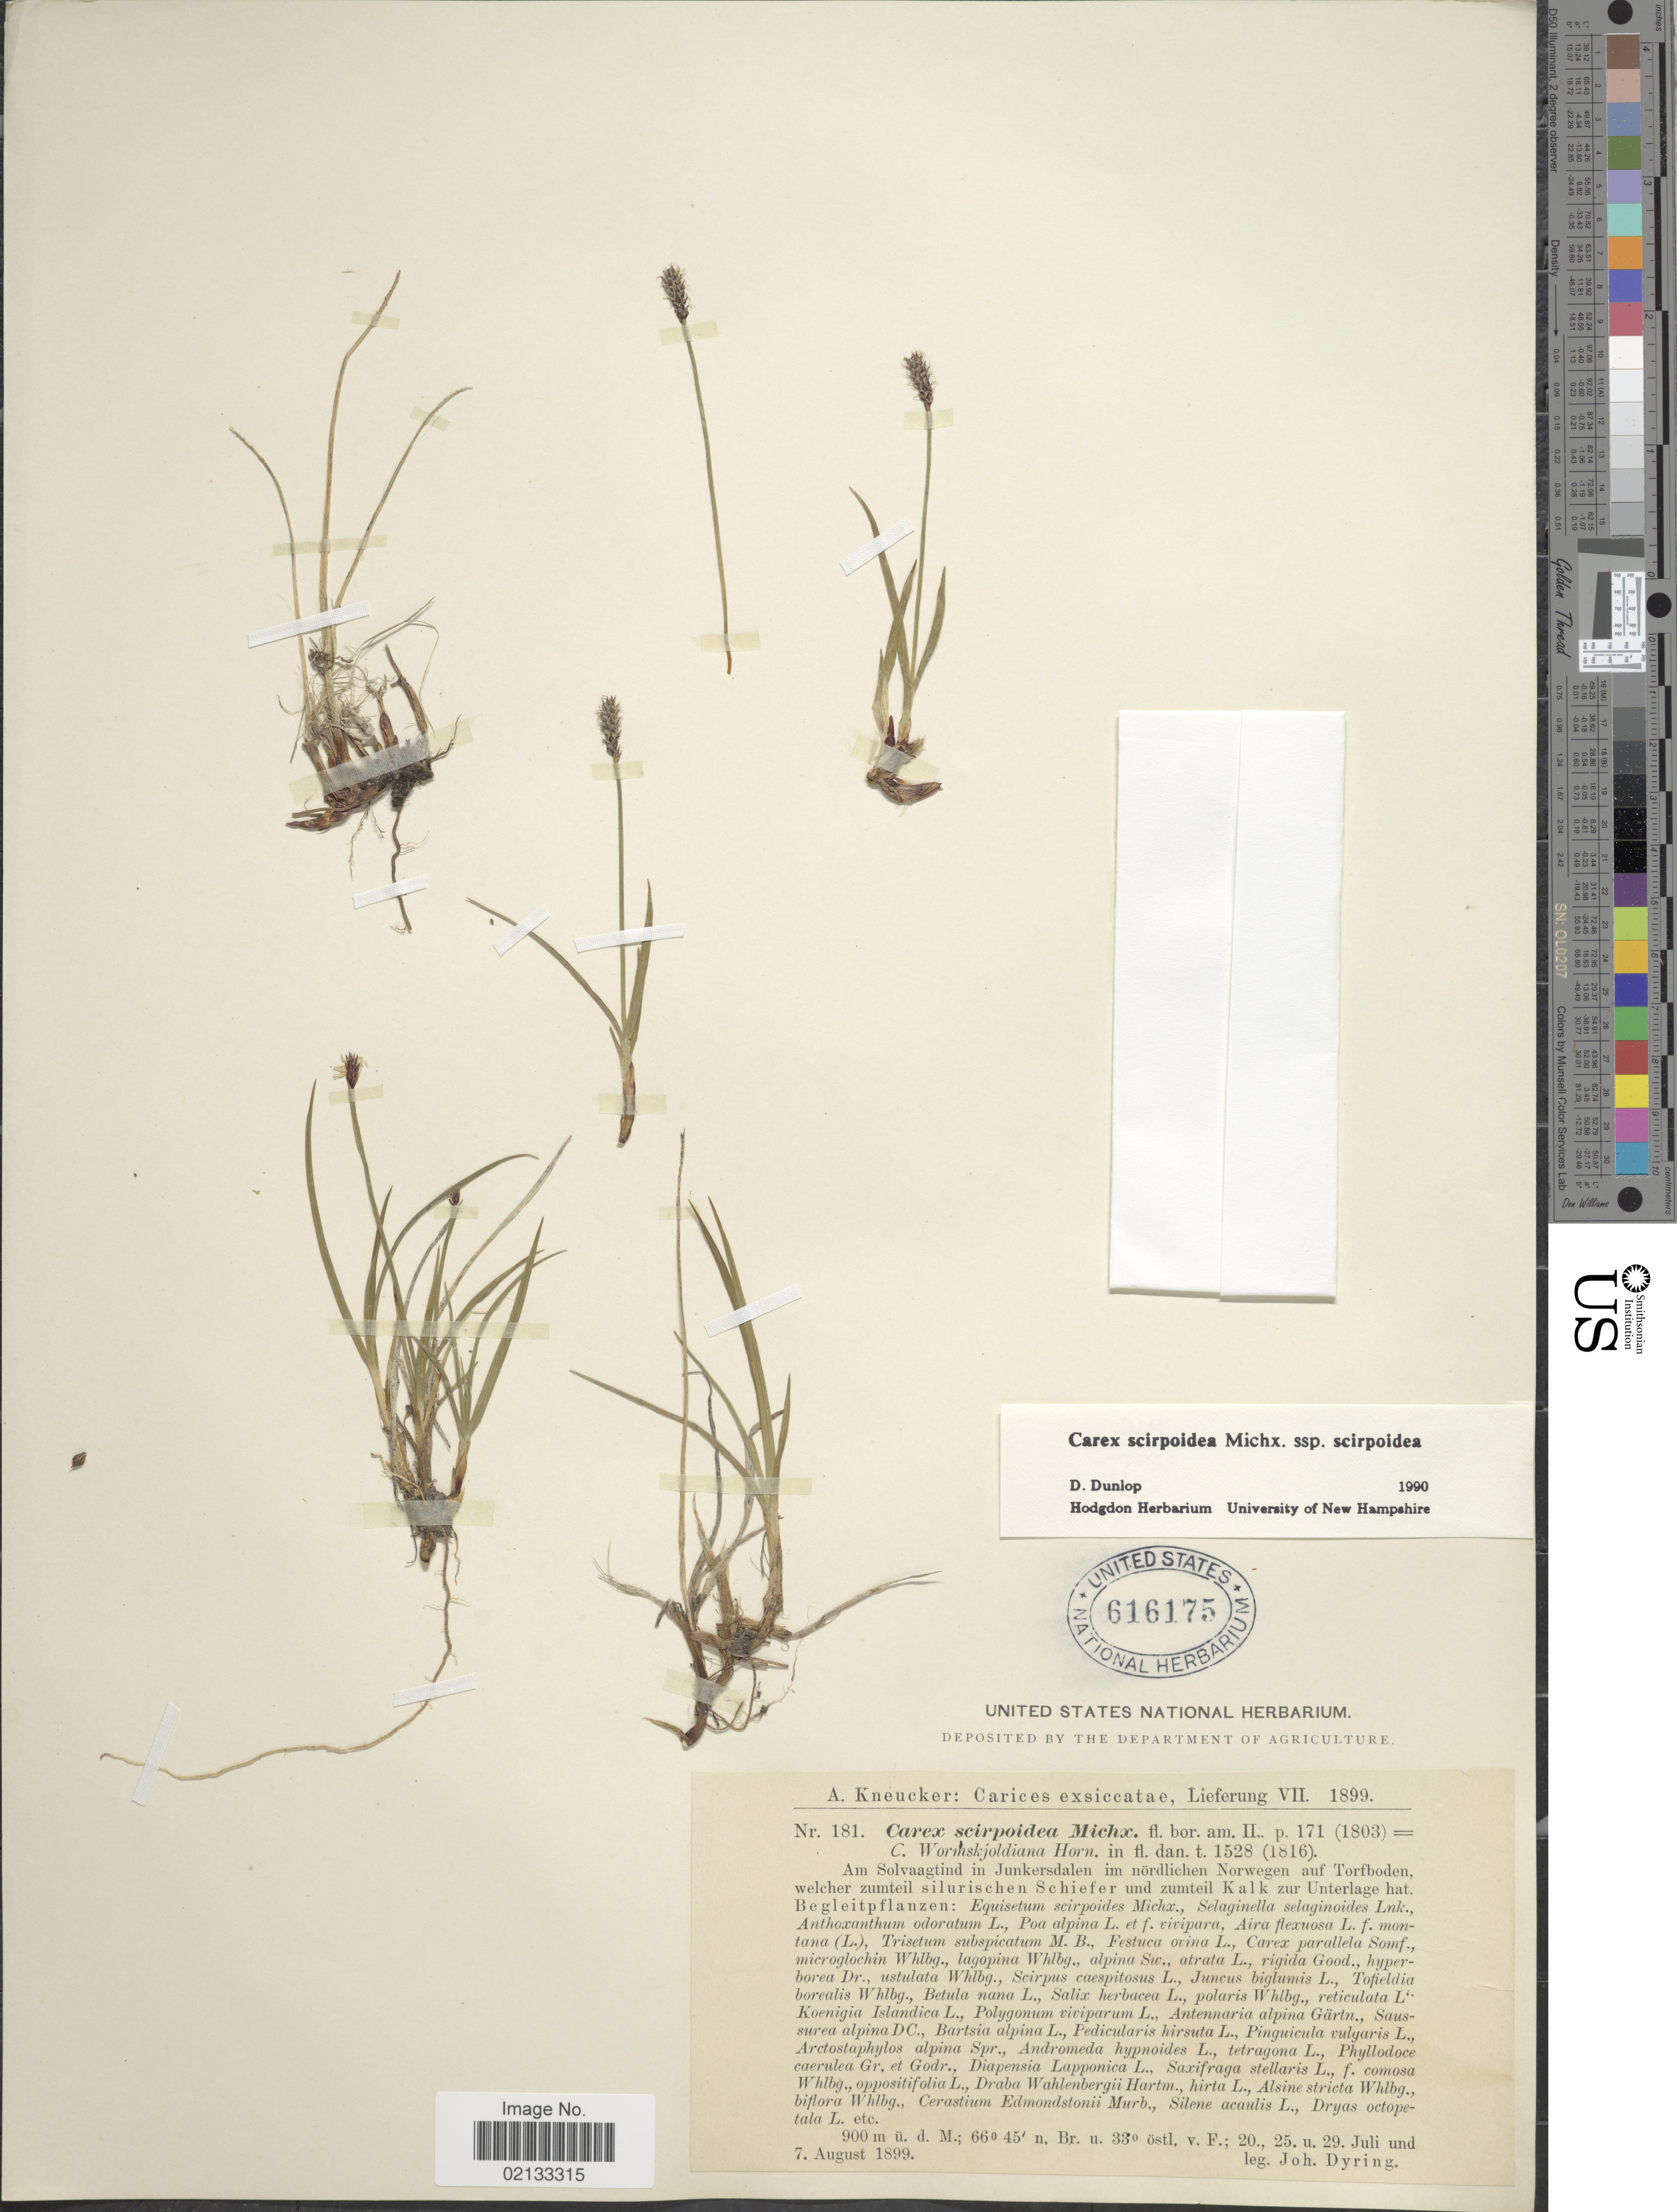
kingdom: Plantae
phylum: Tracheophyta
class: Liliopsida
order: Poales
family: Cyperaceae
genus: Carex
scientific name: Carex scirpoidea subsp. scirpoidea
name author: Michx.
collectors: J. Drying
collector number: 181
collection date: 1899-07-20/1899-08-07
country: Norway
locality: Am Solvaagtind in Junkersdalen im nördlichen Norwegen auf Torfboden, welcher zumteil silurischen Schiefer und Zzumteil Kalk zur Unterlage hat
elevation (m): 900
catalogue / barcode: US 616175